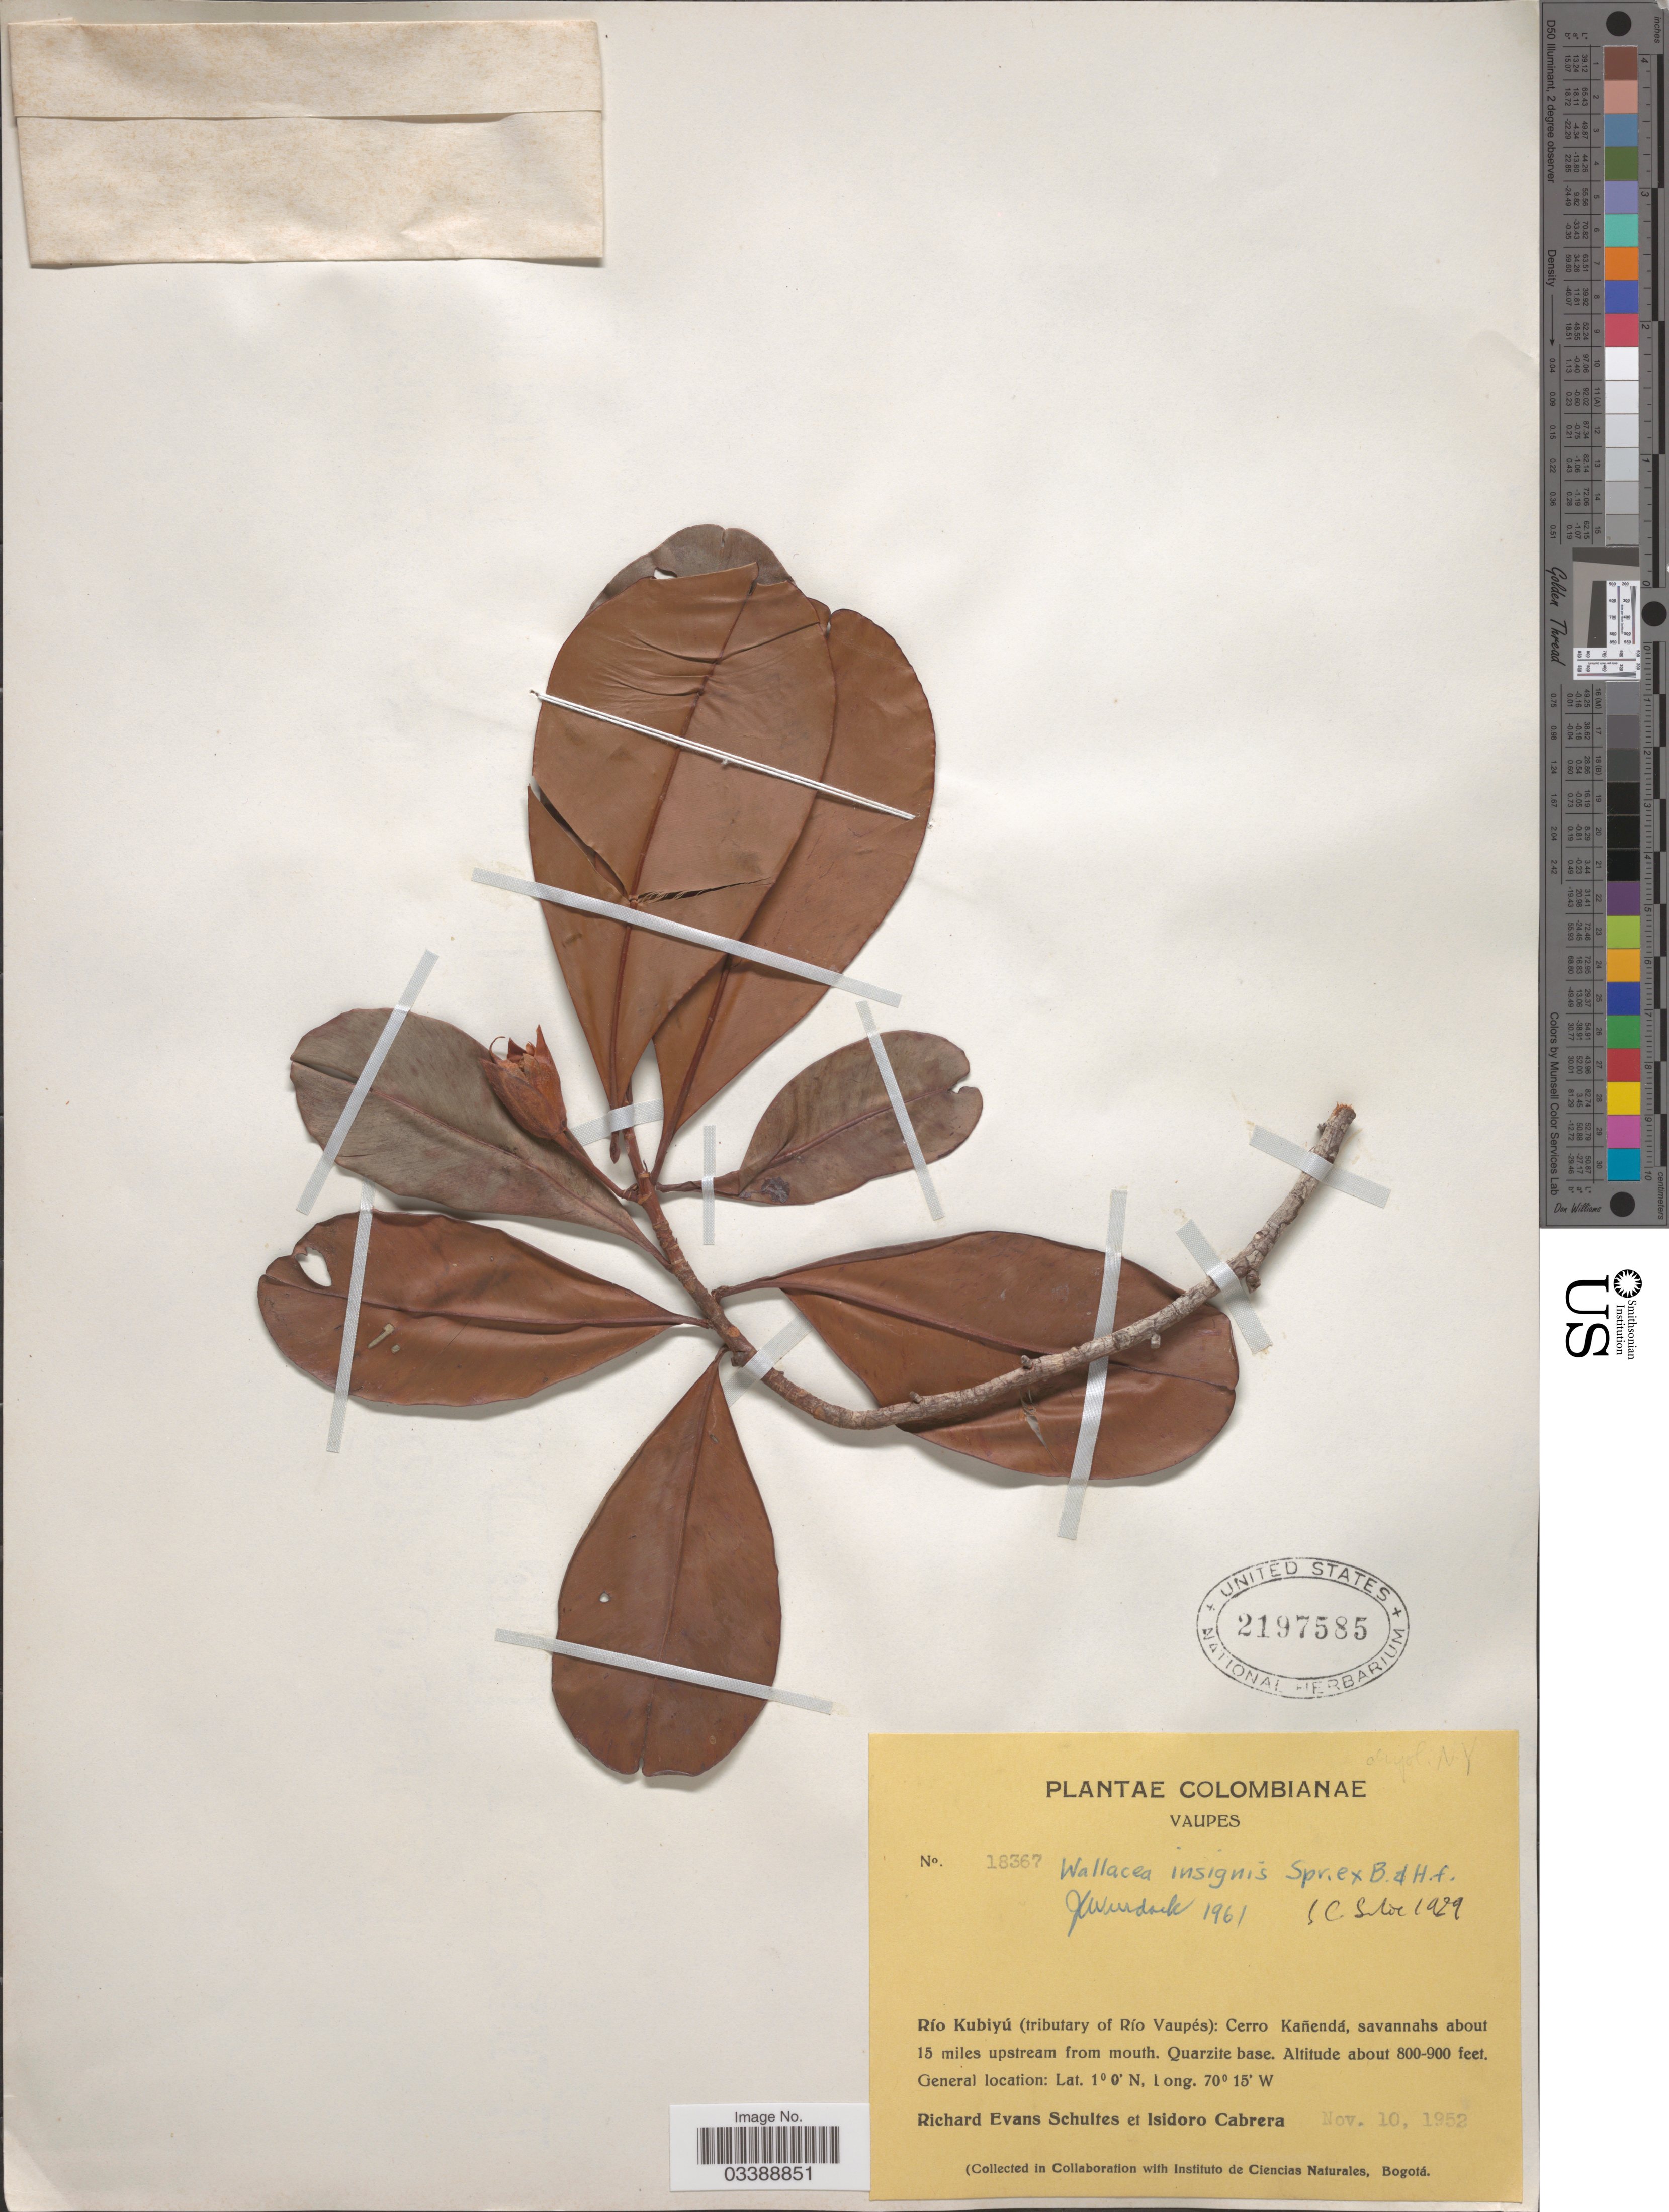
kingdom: Plantae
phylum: Tracheophyta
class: Magnoliopsida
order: Malpighiales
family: Ochnaceae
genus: Wallacea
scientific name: Wallacea insignis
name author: Spruce ex Benth. & Hook. f.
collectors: R. E. Schultes & I. Cabrera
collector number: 18367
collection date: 1952-11-10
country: Colombia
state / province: Vaupés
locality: Río Kubiyú (tributary of Río Vaupés): Cerro Kañendá, savannahs about 15 miles upstream from mouth. Quarzite base.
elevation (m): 244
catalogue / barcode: US 2197585